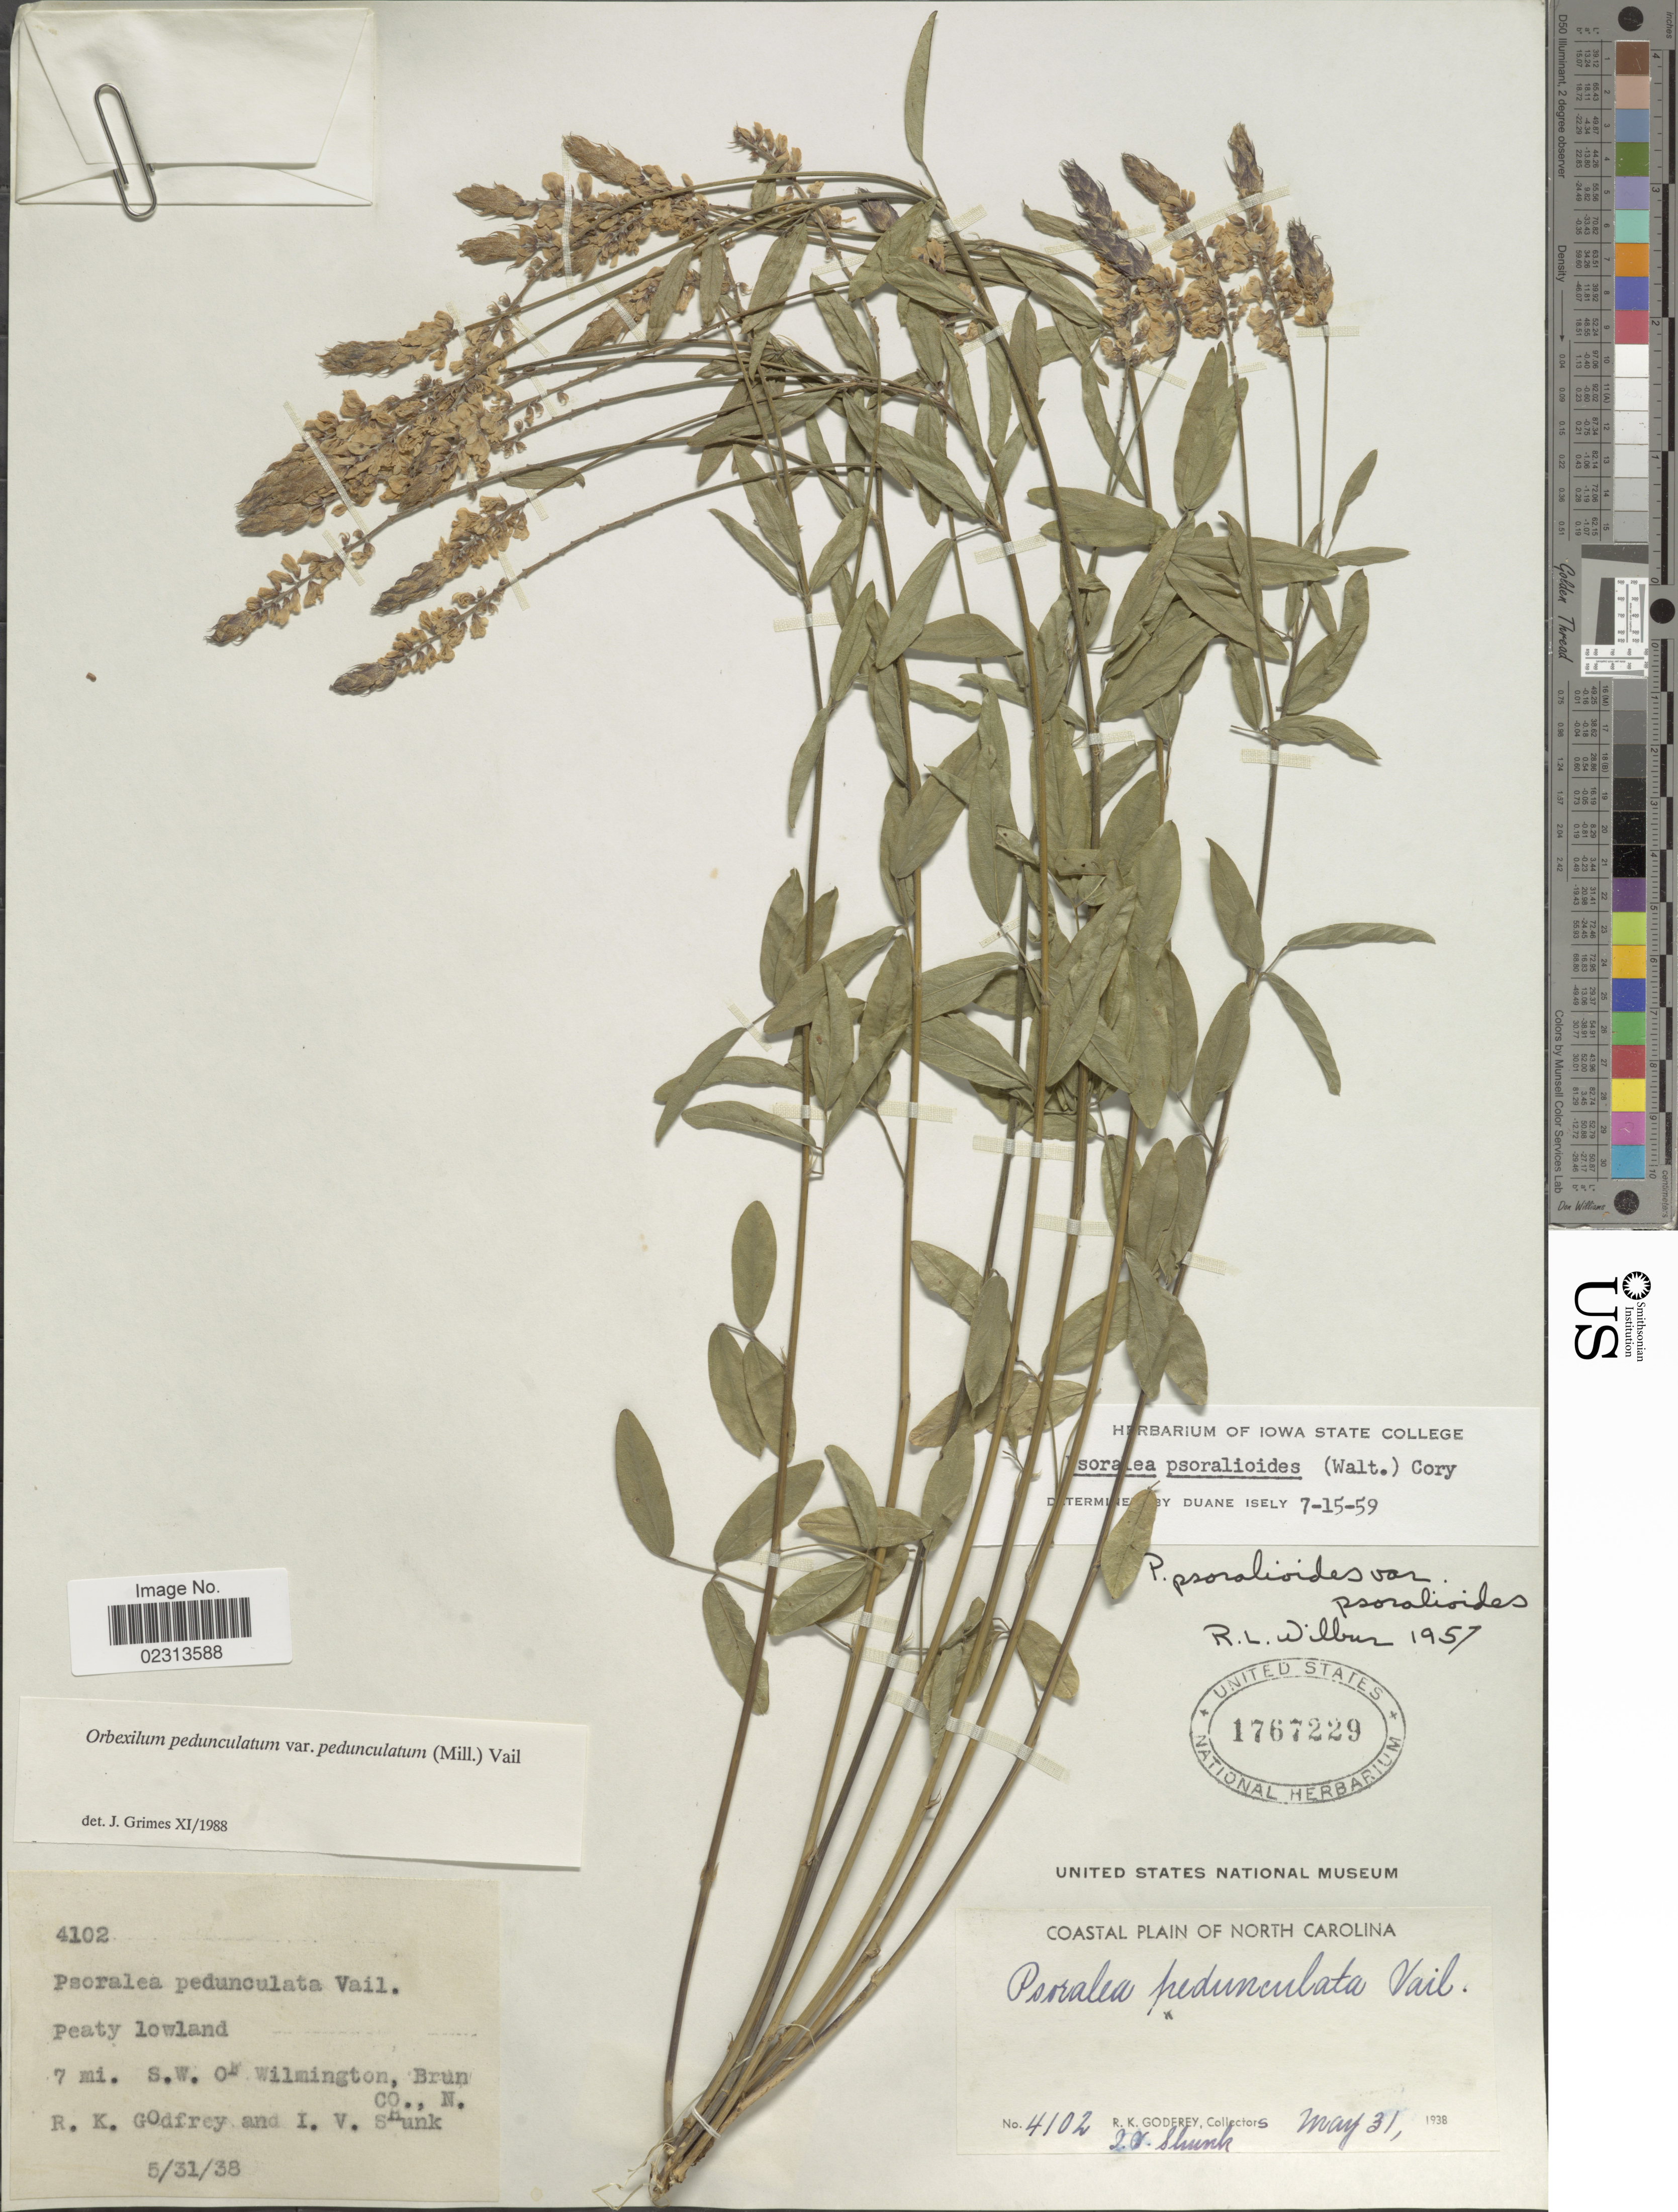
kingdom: Plantae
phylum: Tracheophyta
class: Magnoliopsida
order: Fabales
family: Fabaceae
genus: Orbexilum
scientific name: Orbexilum pedunculatum var. pedunculatum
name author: (Miller) Rydberg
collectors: R. K. Godfrey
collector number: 4102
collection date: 1938-05-31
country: United States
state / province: North Carolina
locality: Coastal plain, 7 mi. S.W. of Wilmington, Brun Co.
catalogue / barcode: US 1767229